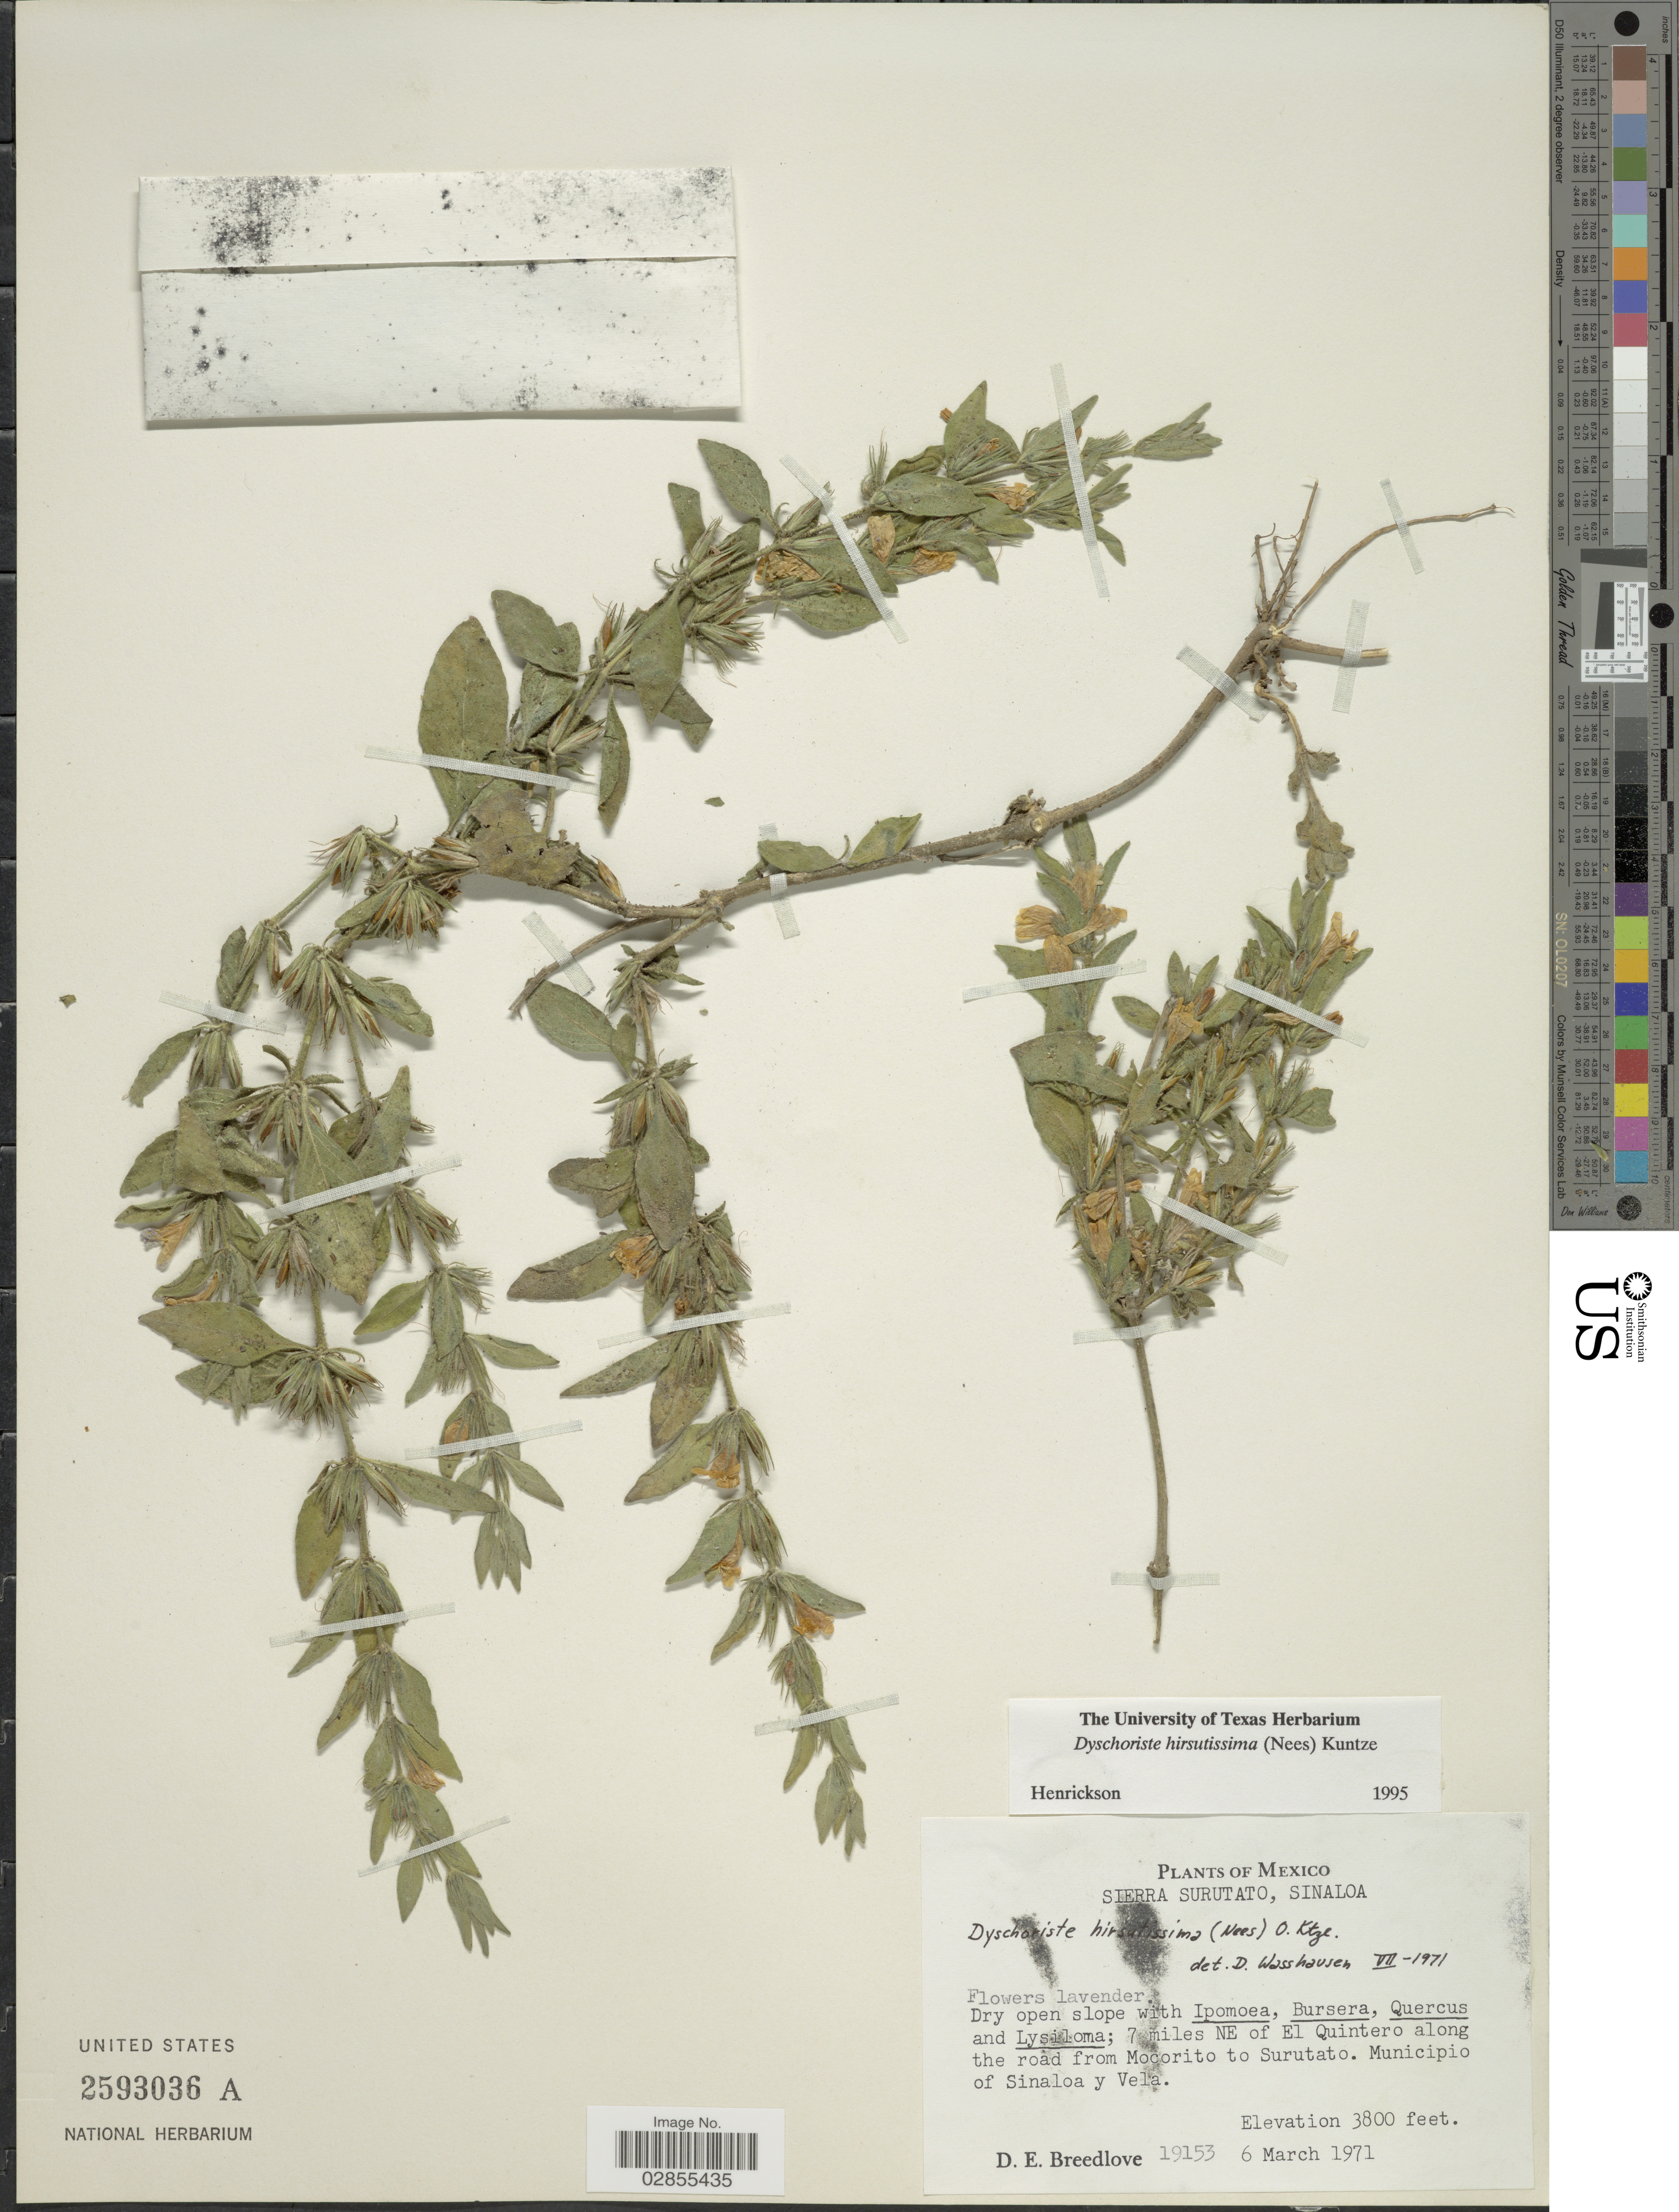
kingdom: Plantae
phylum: Tracheophyta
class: Magnoliopsida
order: Lamiales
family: Acanthaceae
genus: Dyschoriste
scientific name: Dyschoriste hirsutissima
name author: (Nees) Kuntze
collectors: D. E. Breedlove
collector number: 19153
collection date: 1971-03-06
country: Mexico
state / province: Sinaloa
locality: Sierra Surutato, 7 miles NE of El Quintero along the road from Mocorito to Surutato, Municipio of Sinaloa y Vela.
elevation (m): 1158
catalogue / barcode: US 2593036A